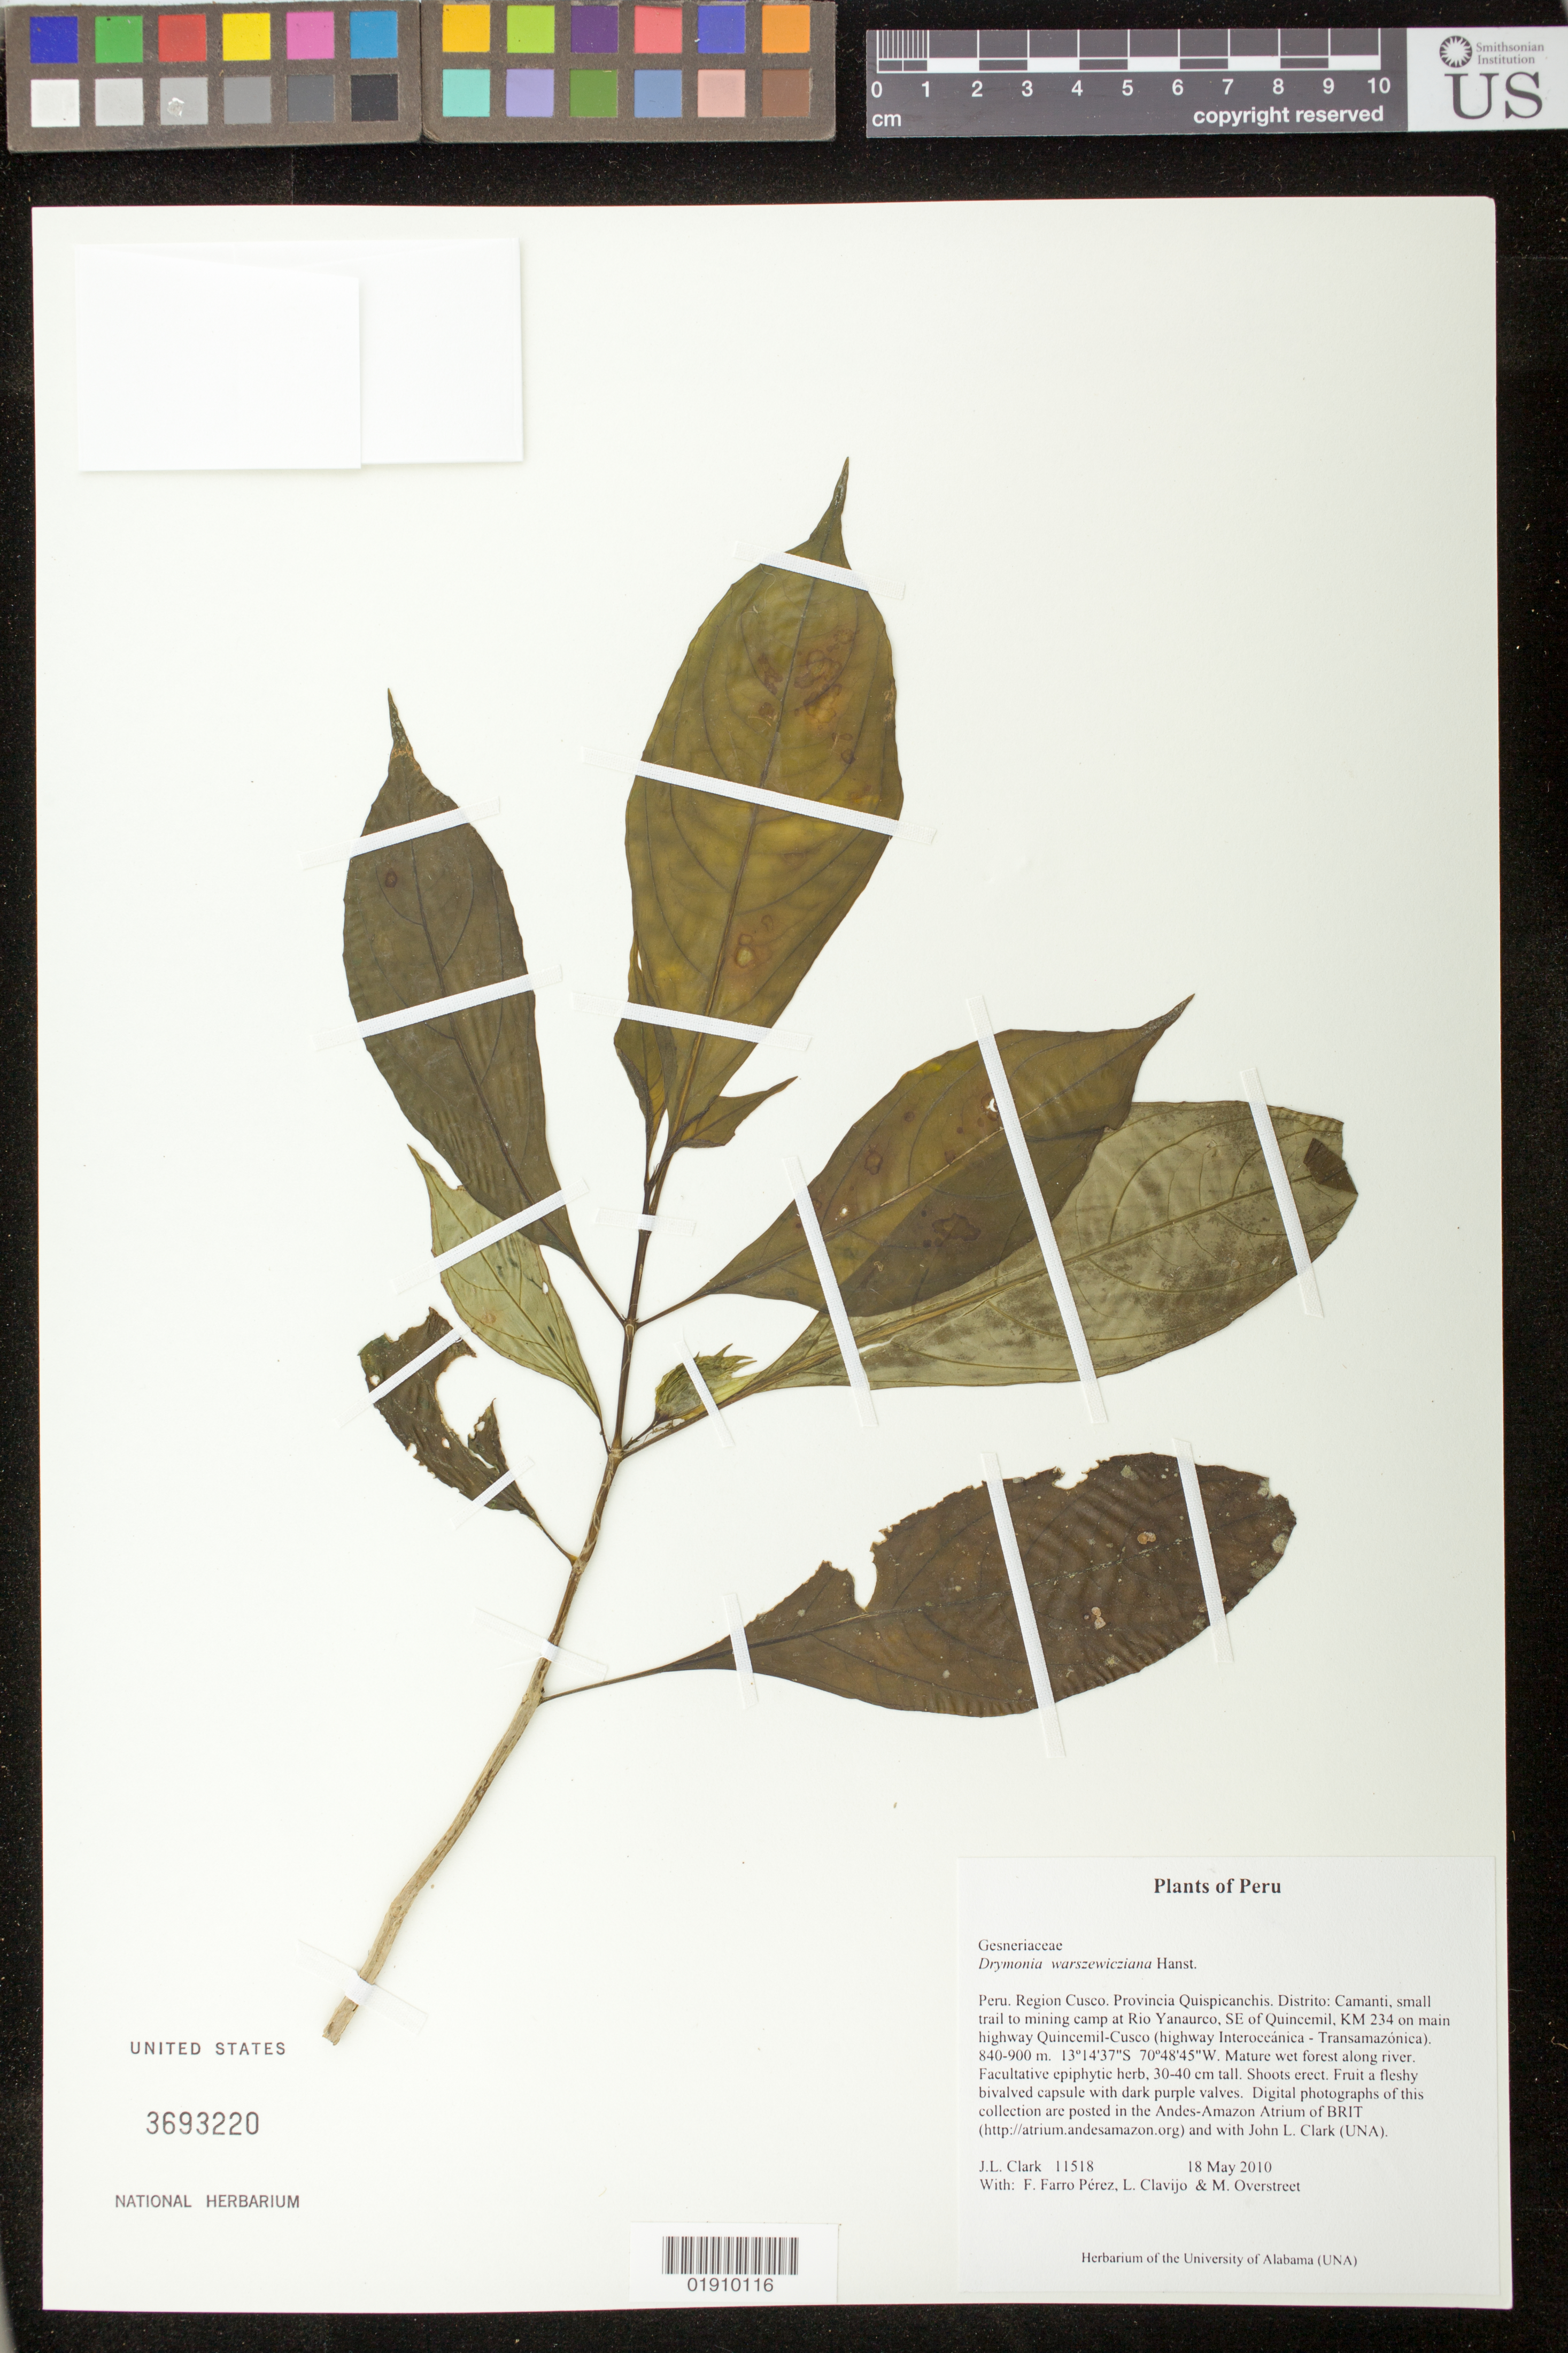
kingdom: Plantae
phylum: Tracheophyta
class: Magnoliopsida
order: Lamiales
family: Gesneriaceae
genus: Drymonia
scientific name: Drymonia warszewicziana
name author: Hanst.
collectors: J. L. Clark, F. Farro Pérez, L. Clavijo & M. Overstreet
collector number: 11518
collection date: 2010-05-18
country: Peru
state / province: Cusco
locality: Provincia Quispicanchis. Distrito: Camanti, small trail to mining camp at Rio Yanaurco, SE of Quincemil, KM 234 on main highway Quincemil-Cusco (highway Interoceánica - Transamazónica).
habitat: Mature wet forest along river.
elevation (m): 840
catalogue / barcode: US 3693220